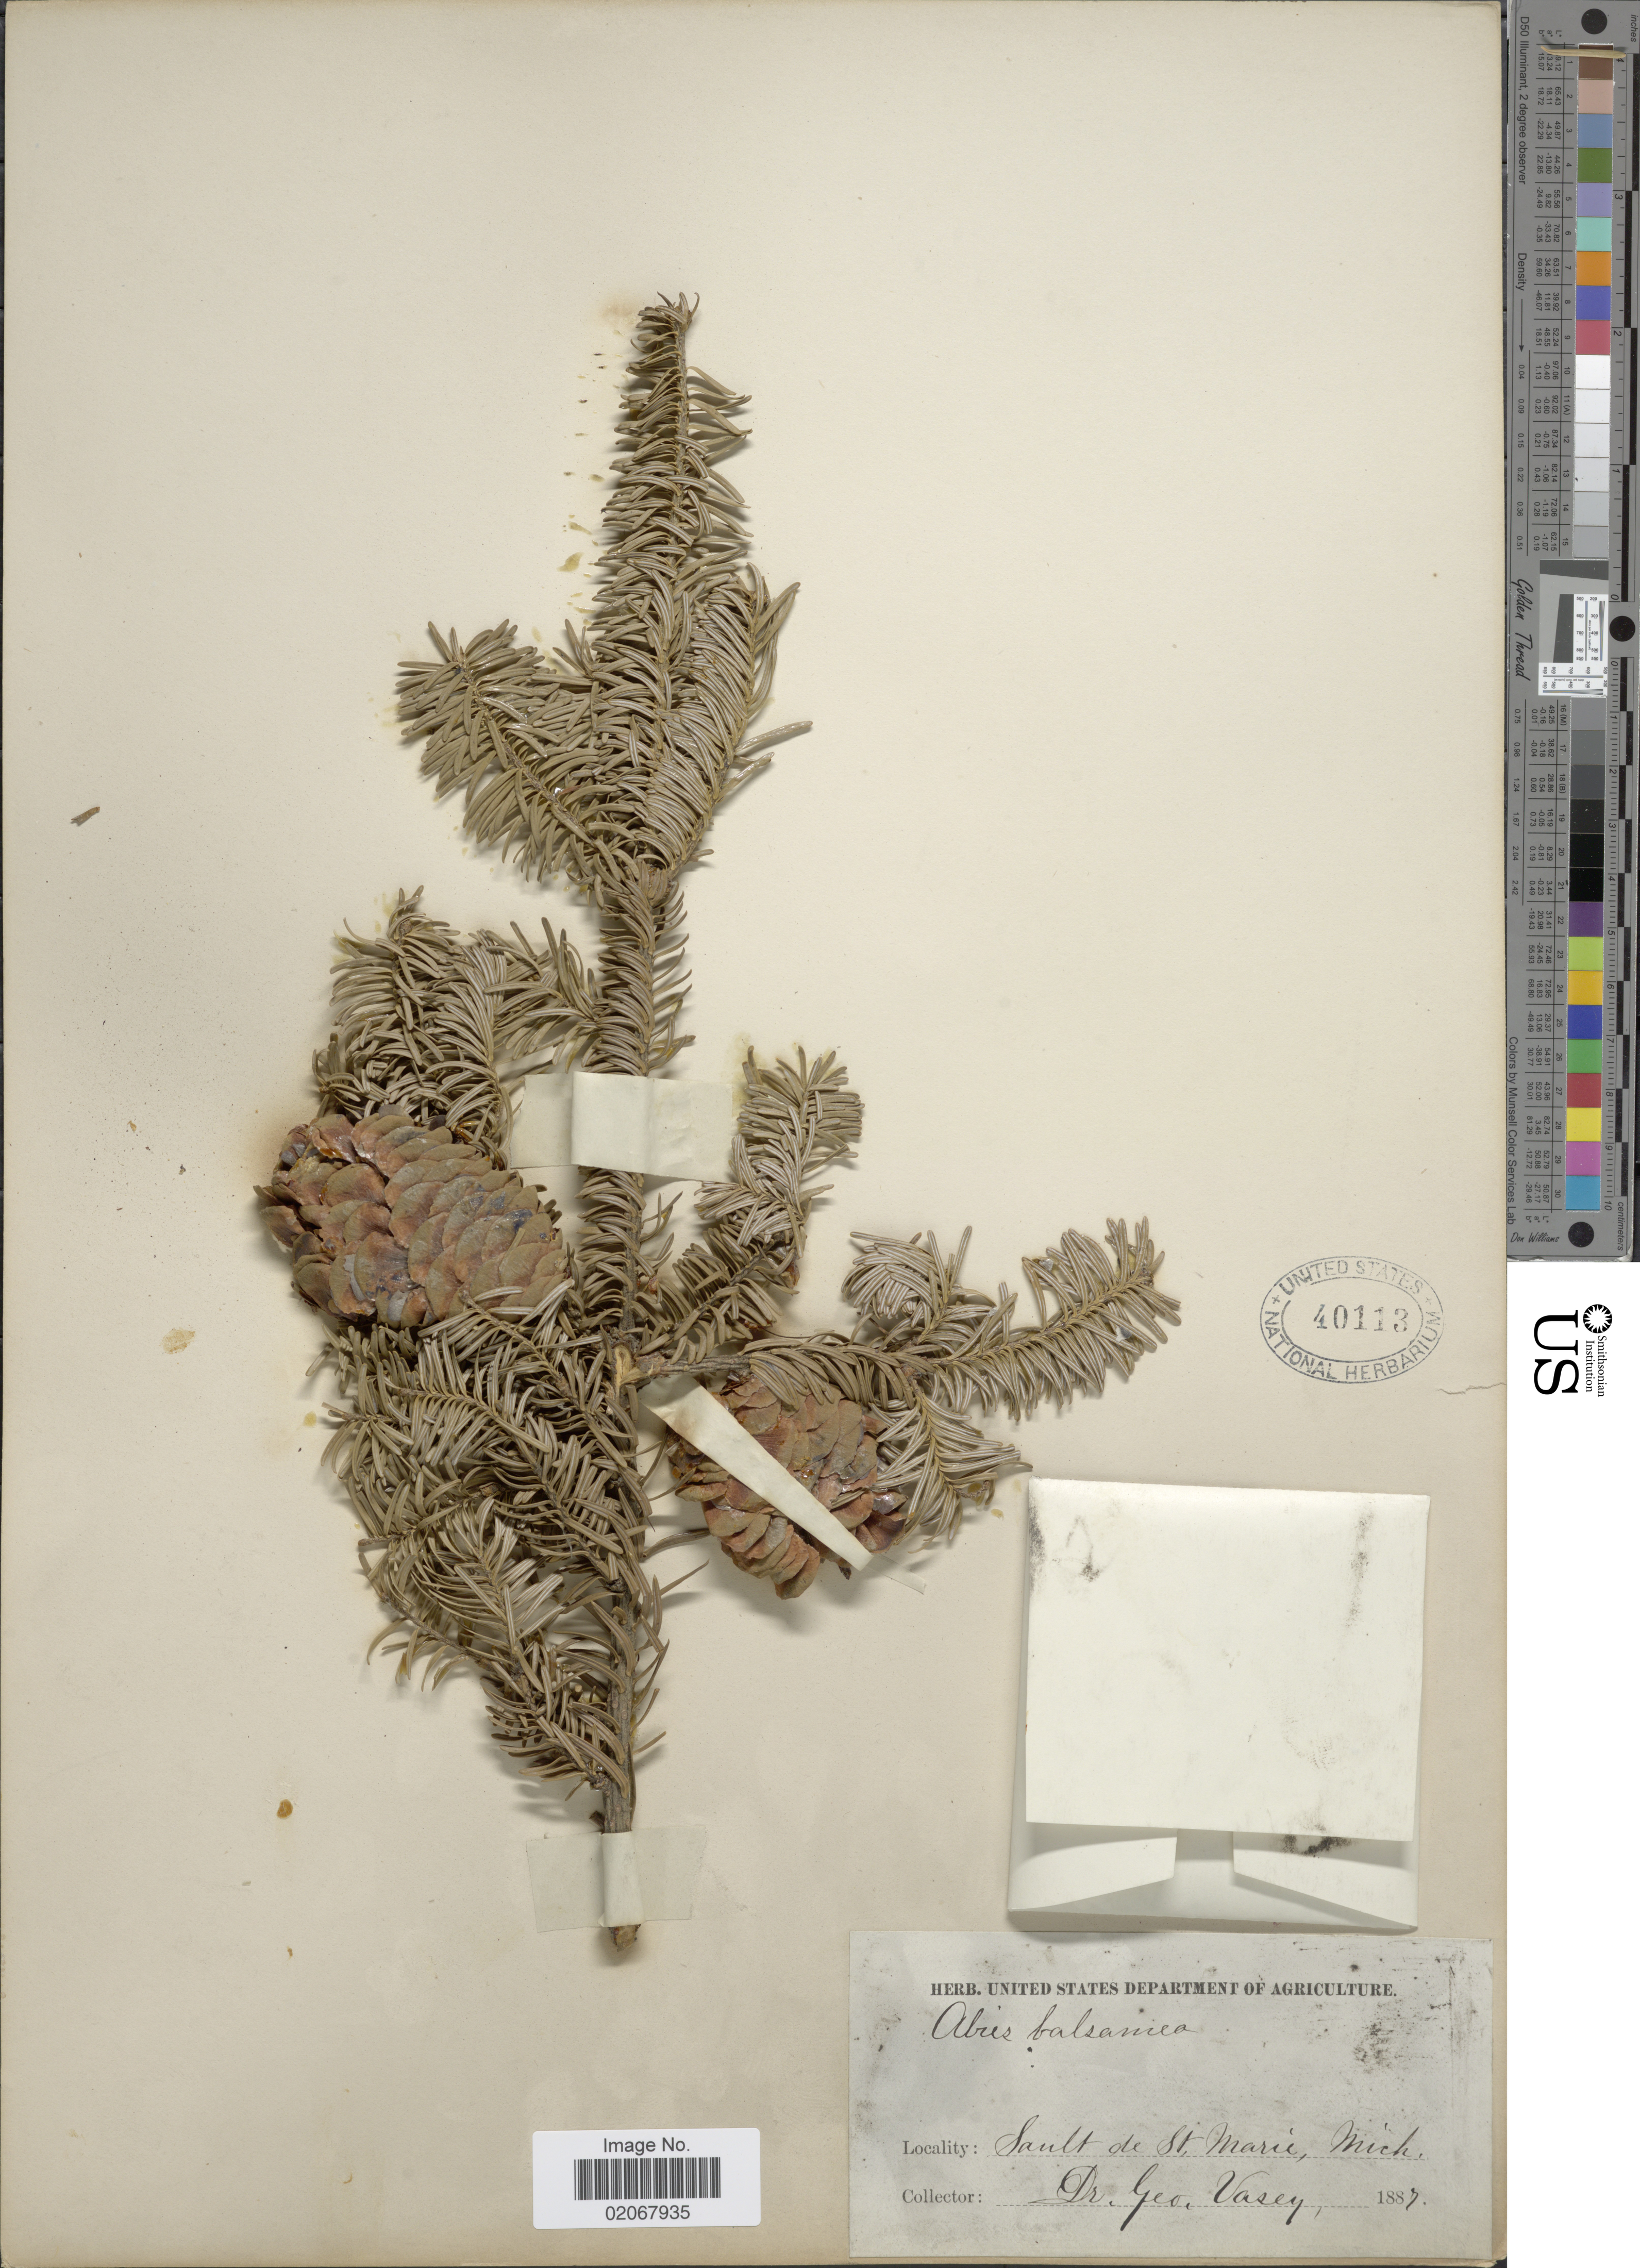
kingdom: Plantae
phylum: Tracheophyta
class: Pinopsida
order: Pinales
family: Pinaceae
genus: Abies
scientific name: Abies balsamea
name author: (L.) Mill.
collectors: G. Vasey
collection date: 1887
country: United States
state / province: Michigan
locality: Sault de St. Marie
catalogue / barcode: US 40113